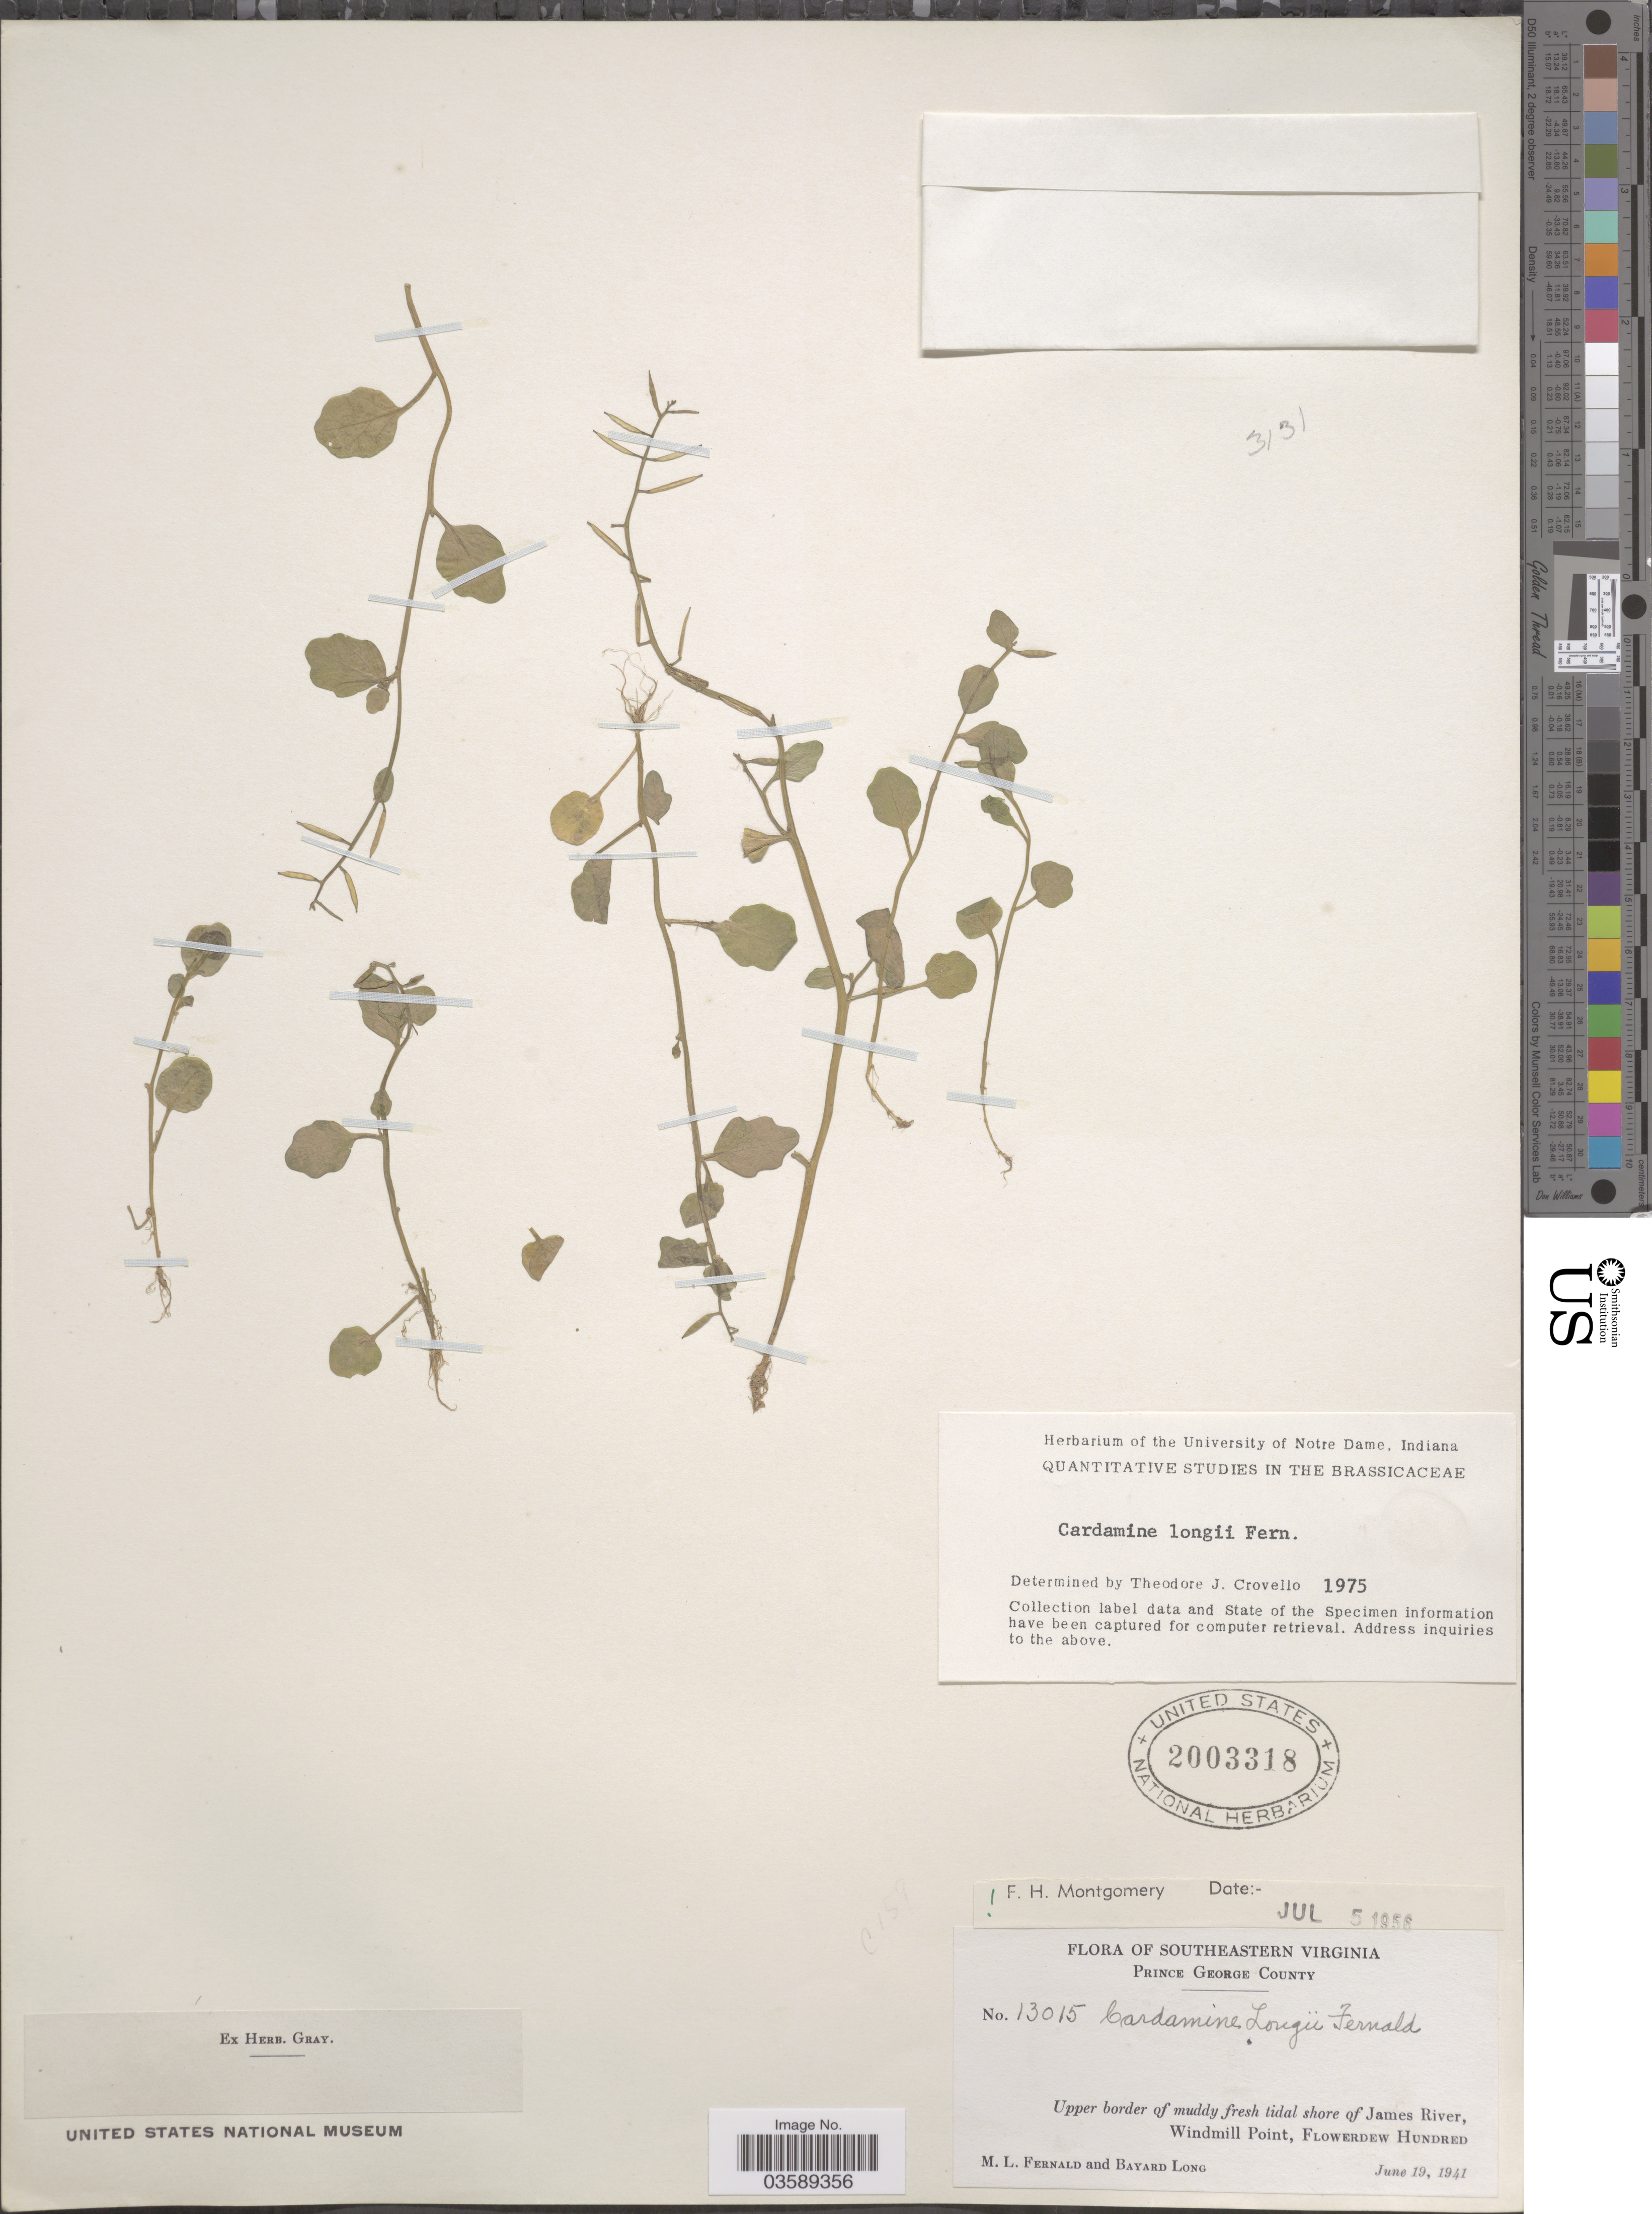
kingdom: Plantae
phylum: Tracheophyta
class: Magnoliopsida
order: Brassicales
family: Brassicaceae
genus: Cardamine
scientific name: Cardamine longii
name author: Fernald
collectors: M. L. Fernald & B. H. Long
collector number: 13015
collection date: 1941-06-19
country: United States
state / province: Virginia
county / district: Prince George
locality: Southeastern Virginia. Prince George County. James River, Windmill Point, Flowerdew Hundred.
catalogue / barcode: US 2003318